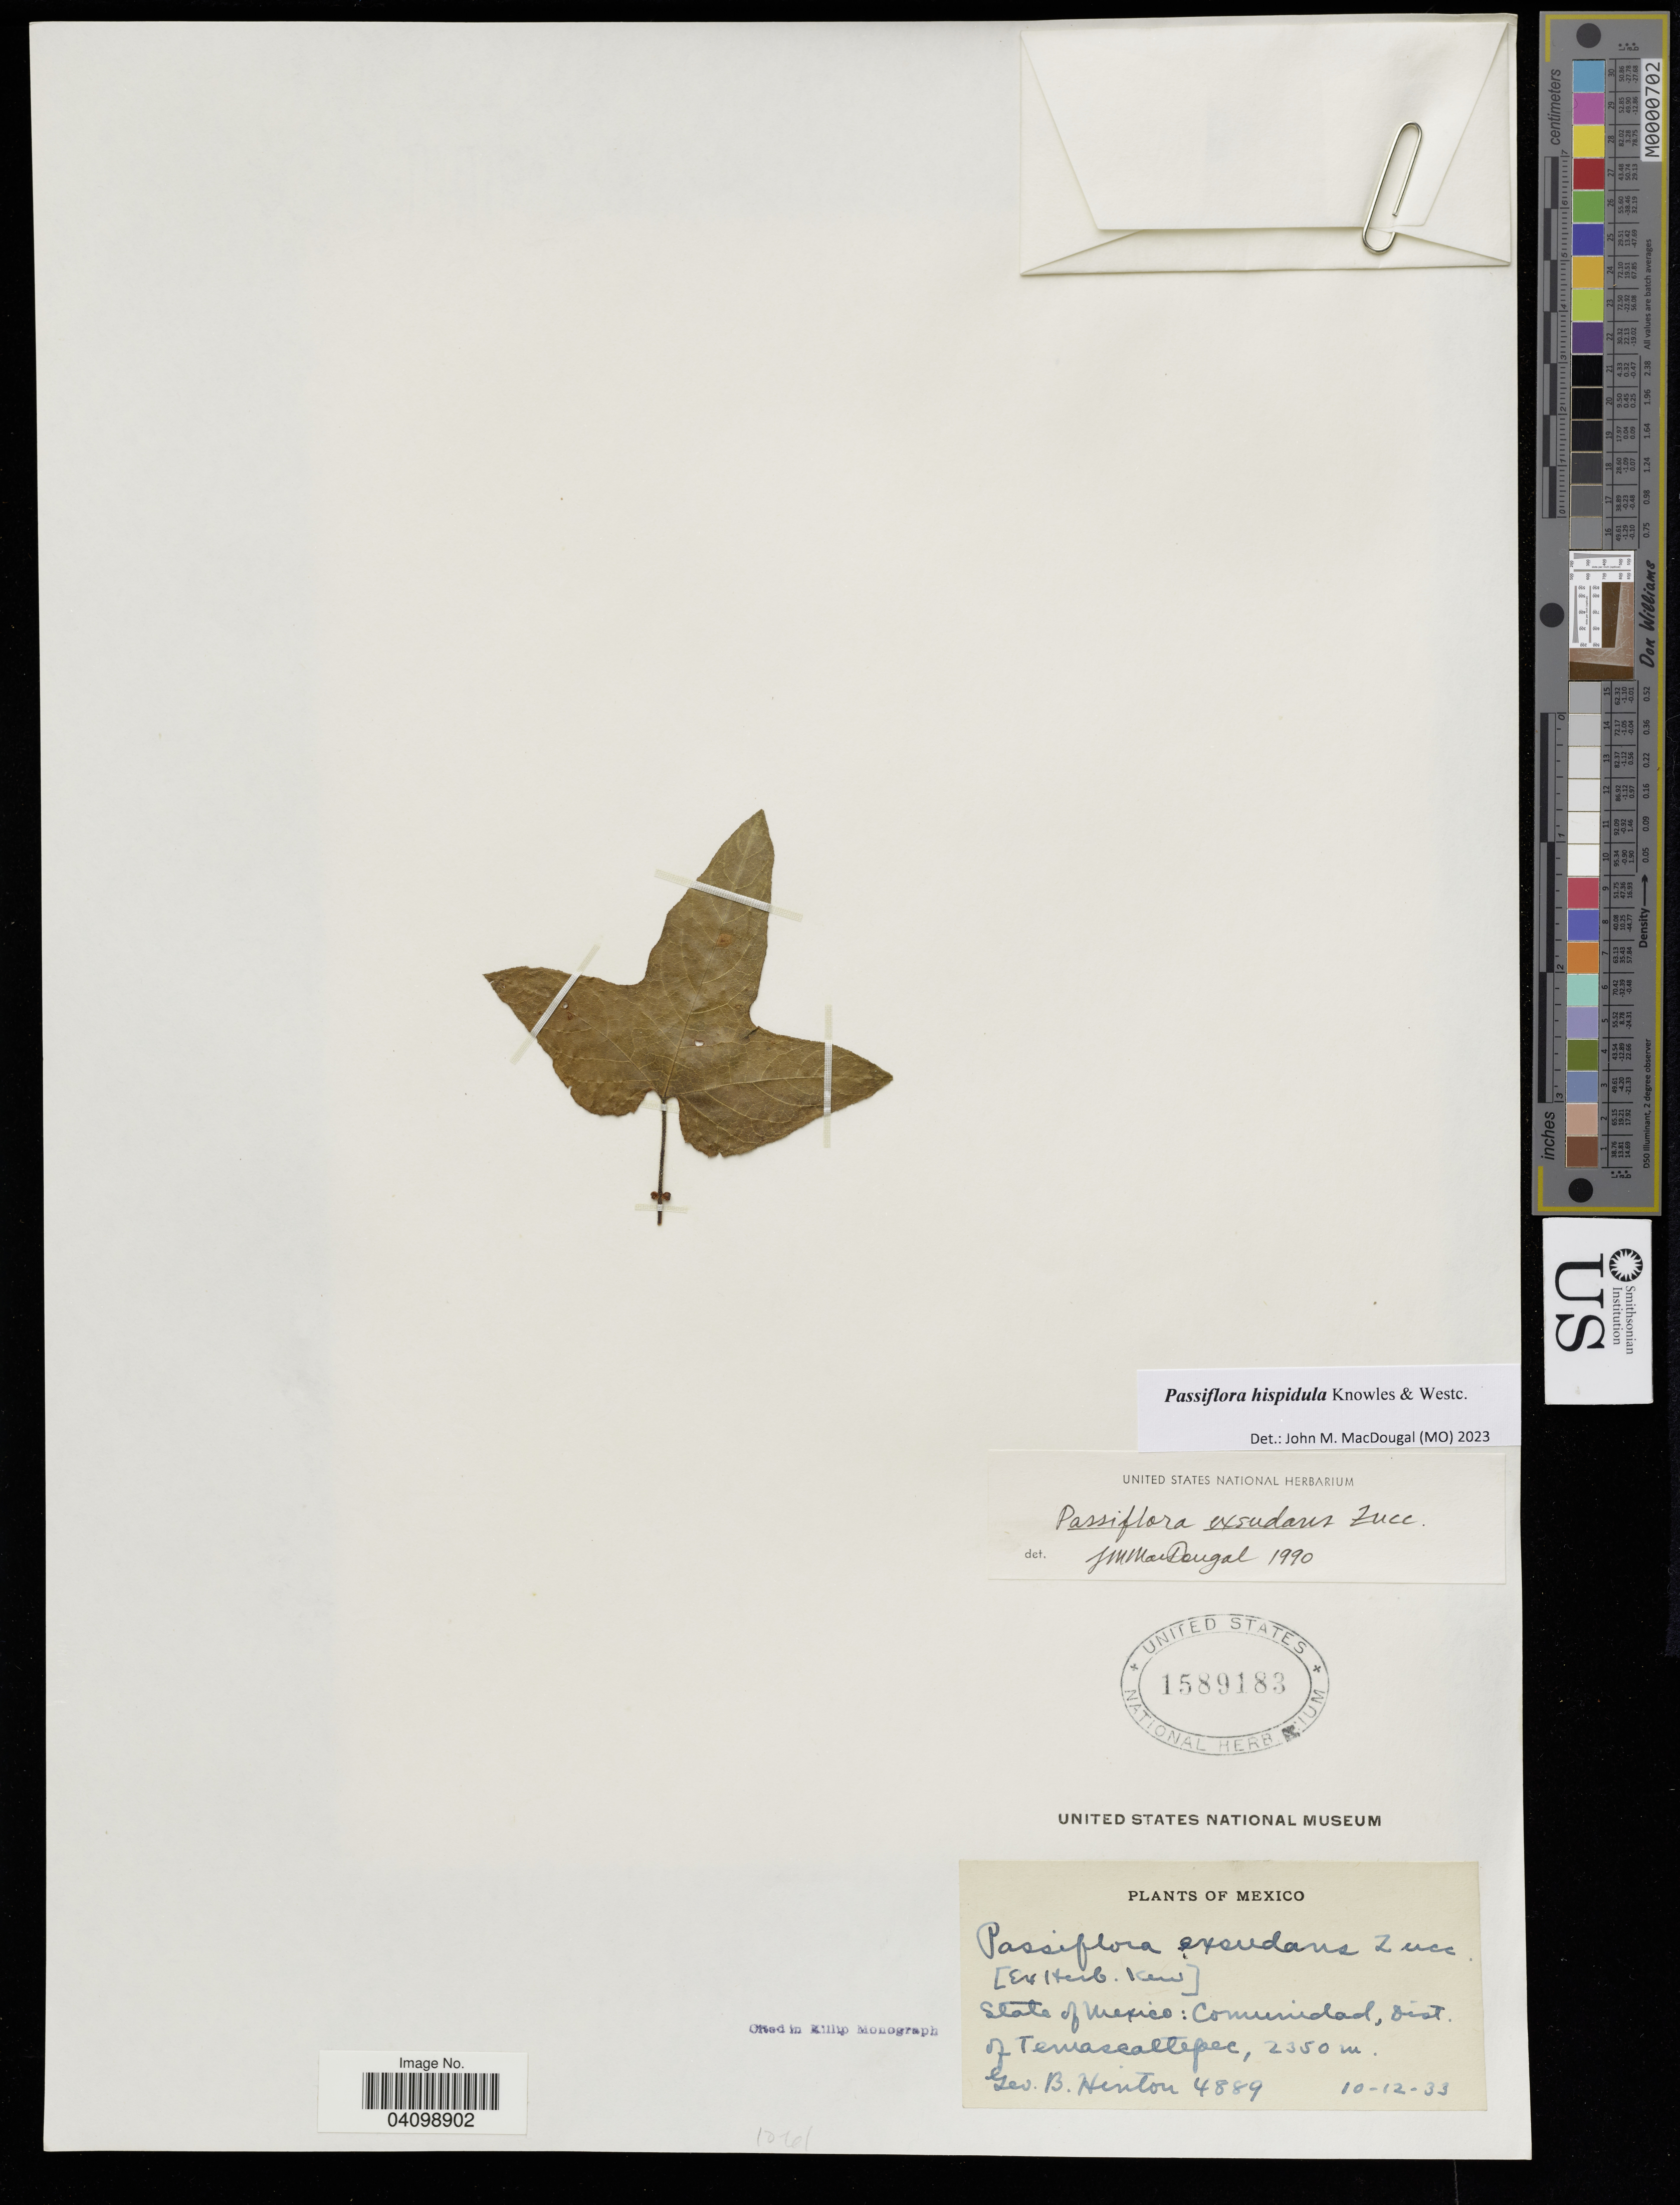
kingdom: Plantae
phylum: Tracheophyta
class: Magnoliopsida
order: Malpighiales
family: Passifloraceae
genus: Passiflora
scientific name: Passiflora hispidula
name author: Knowles & Westc.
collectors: B. Hinton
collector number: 4889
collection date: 1933-12-10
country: Mexico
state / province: México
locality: Comunidad, Dist. of Temascaltepec.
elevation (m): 2350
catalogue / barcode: US 1589183